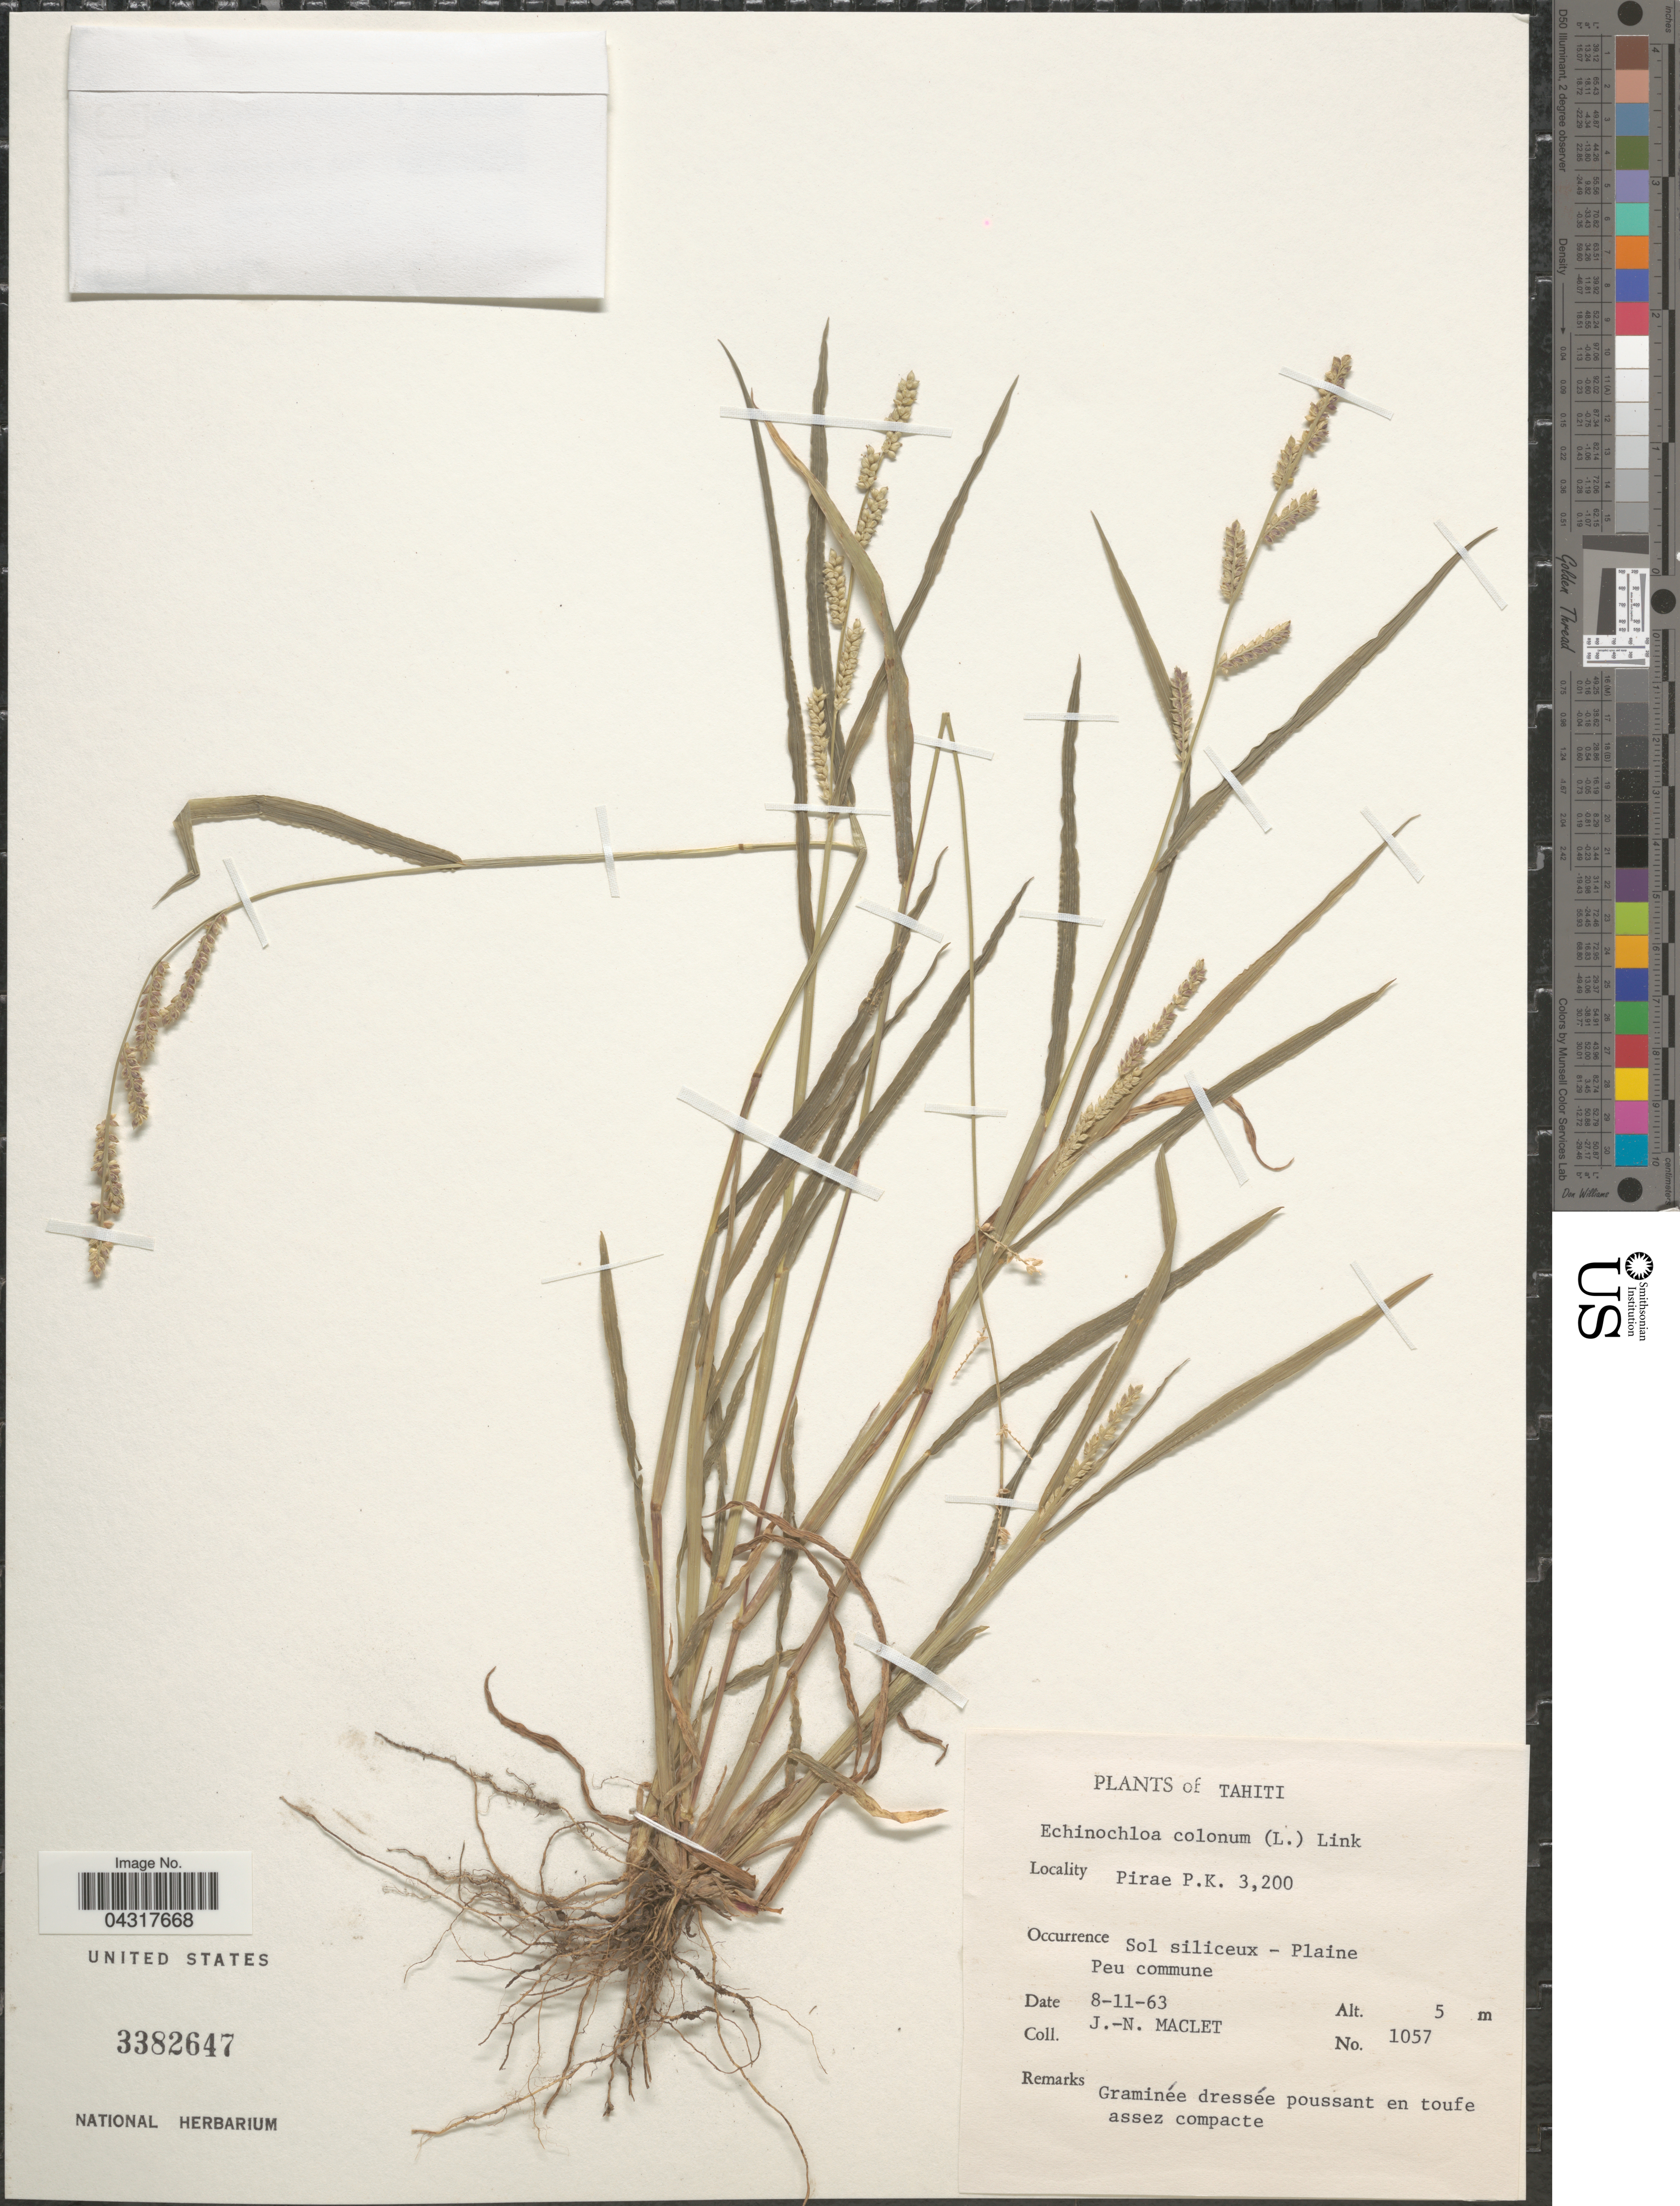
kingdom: Plantae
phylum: Tracheophyta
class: Liliopsida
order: Poales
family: Poaceae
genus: Echinochloa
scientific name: Echinochloa colona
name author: (L.) Link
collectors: J. Maclet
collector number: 1057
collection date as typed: Transcribed d/m/y: 8/11/63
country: French Polynesia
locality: Tahiti. Pirae P.K. 3,200.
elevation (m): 5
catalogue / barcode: US 3382647